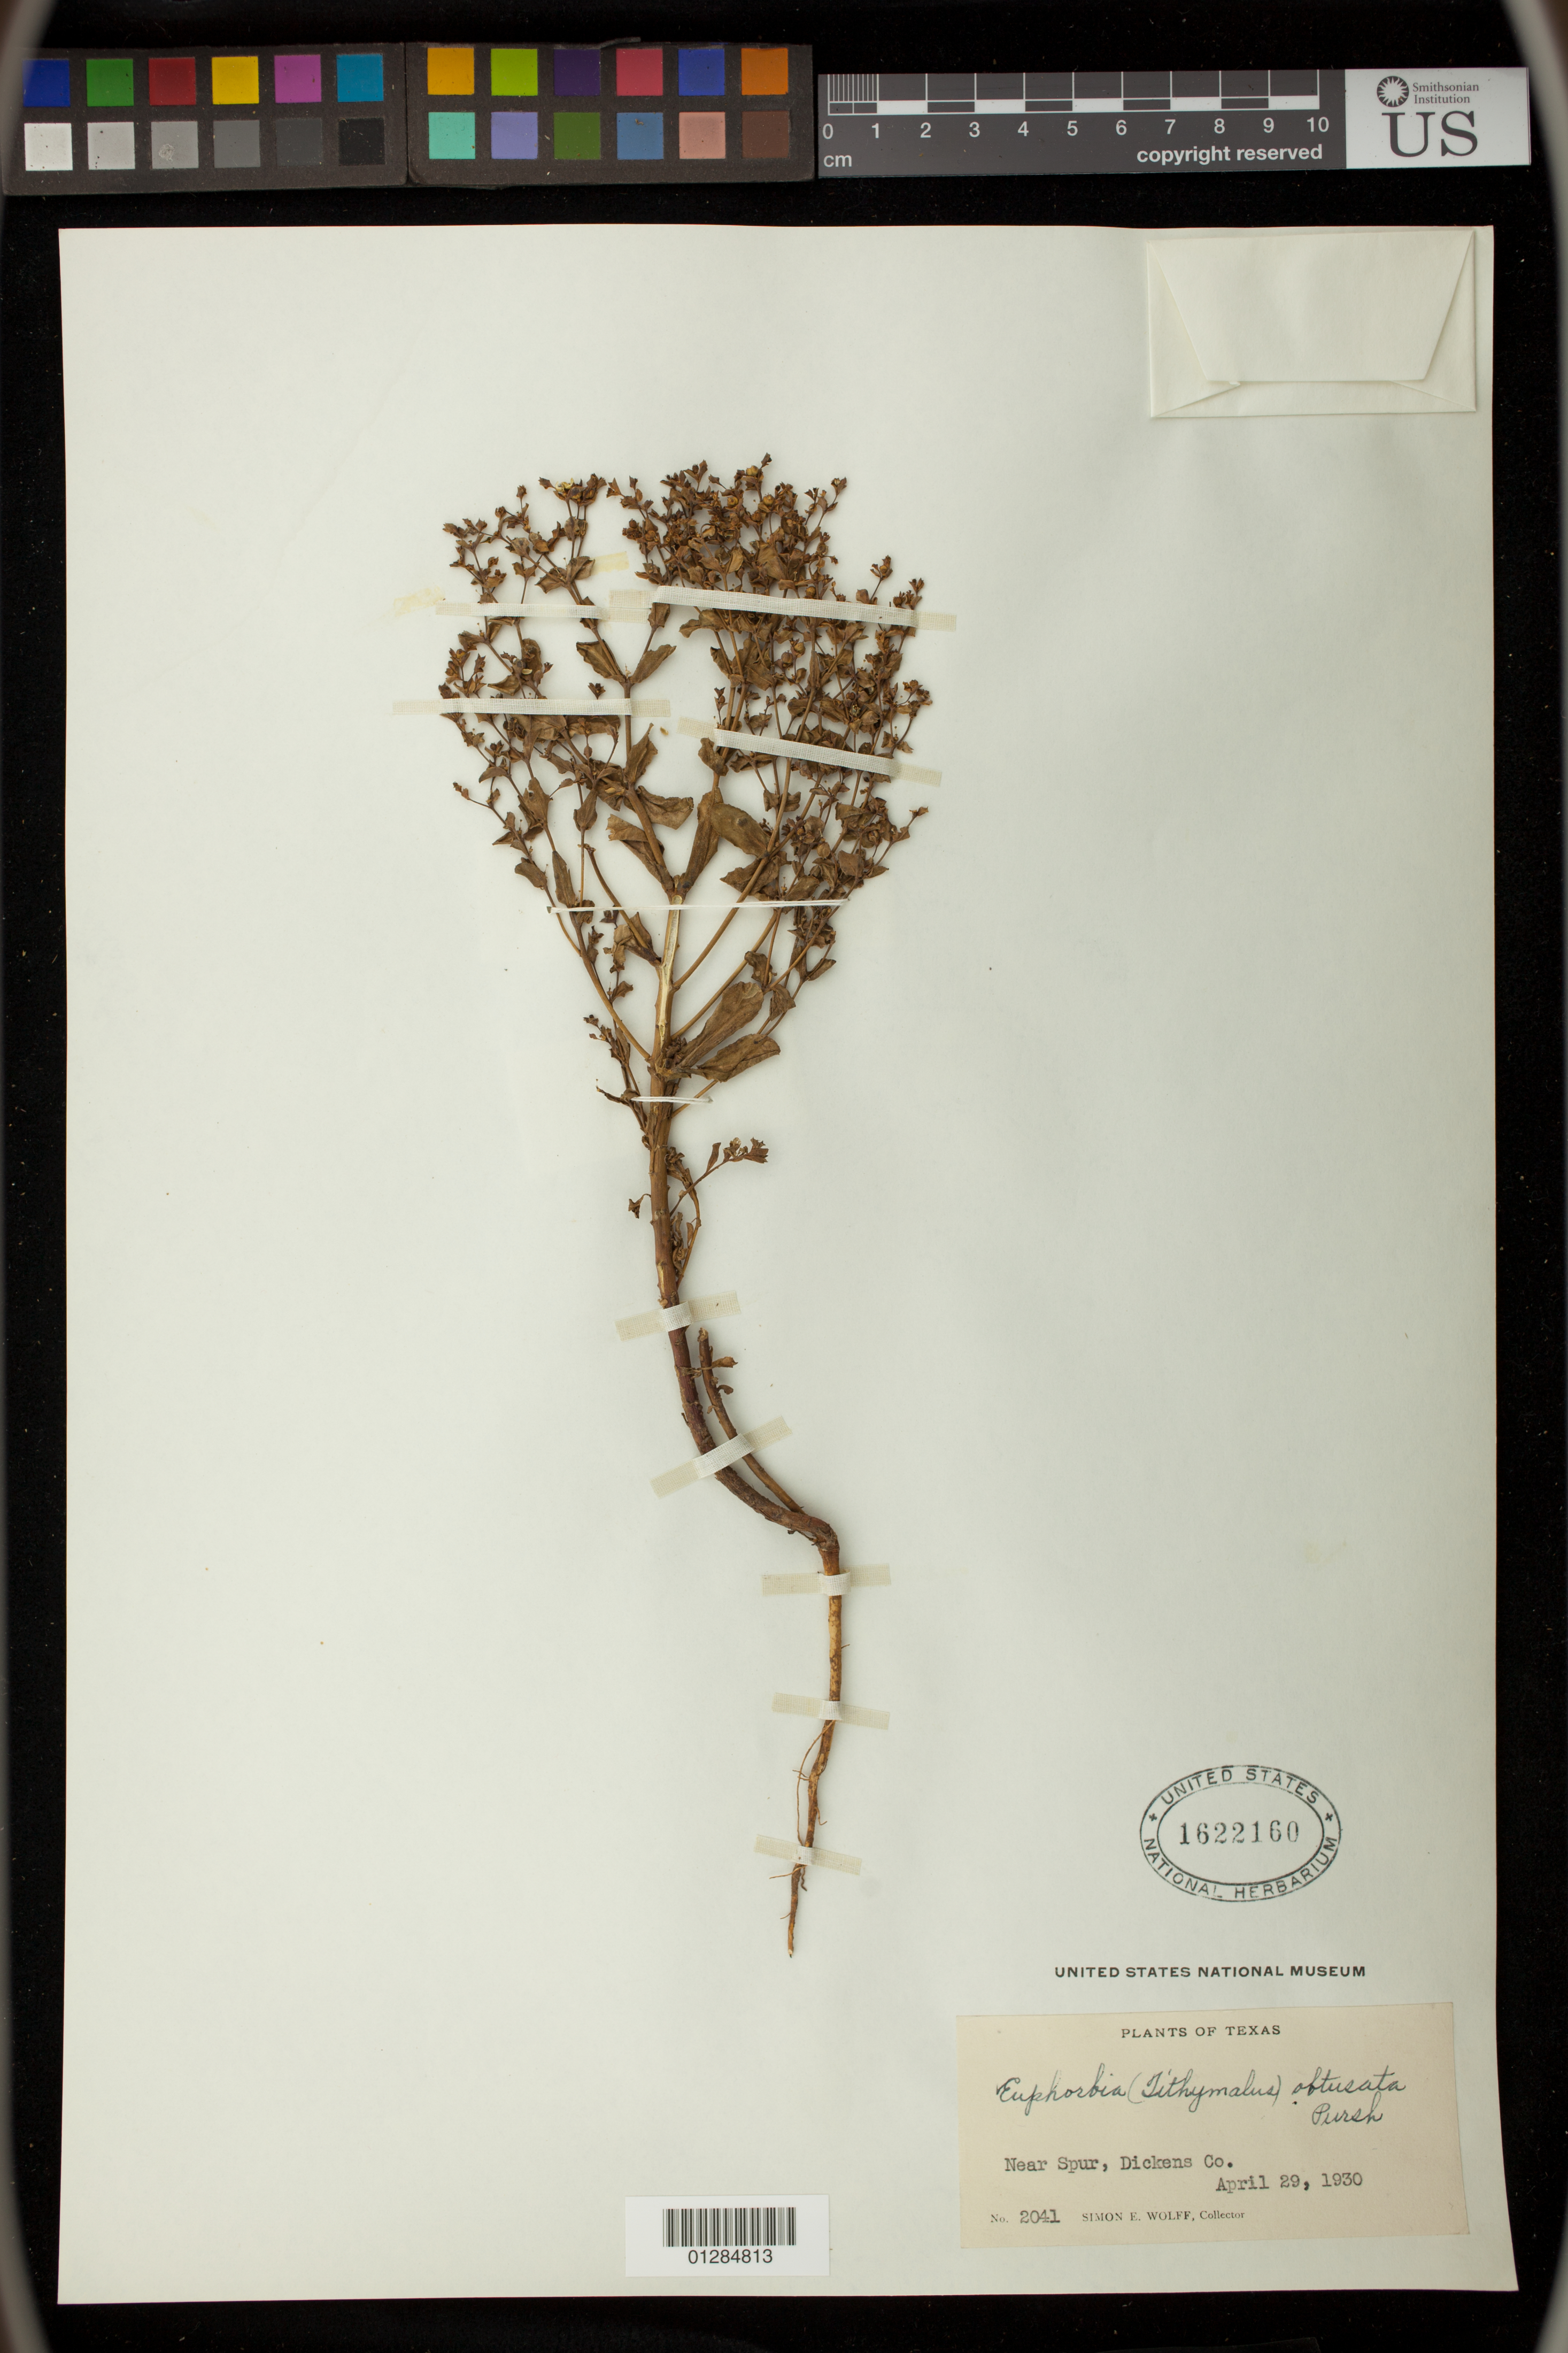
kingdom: Plantae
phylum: Tracheophyta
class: Magnoliopsida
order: Malpighiales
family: Euphorbiaceae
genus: Euphorbia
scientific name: Euphorbia spathulata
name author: Lam.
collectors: S. E. Wolff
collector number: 2041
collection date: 1930-04-29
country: United States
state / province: Texas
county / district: Dickens County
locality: Near Spur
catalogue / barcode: US 1622160